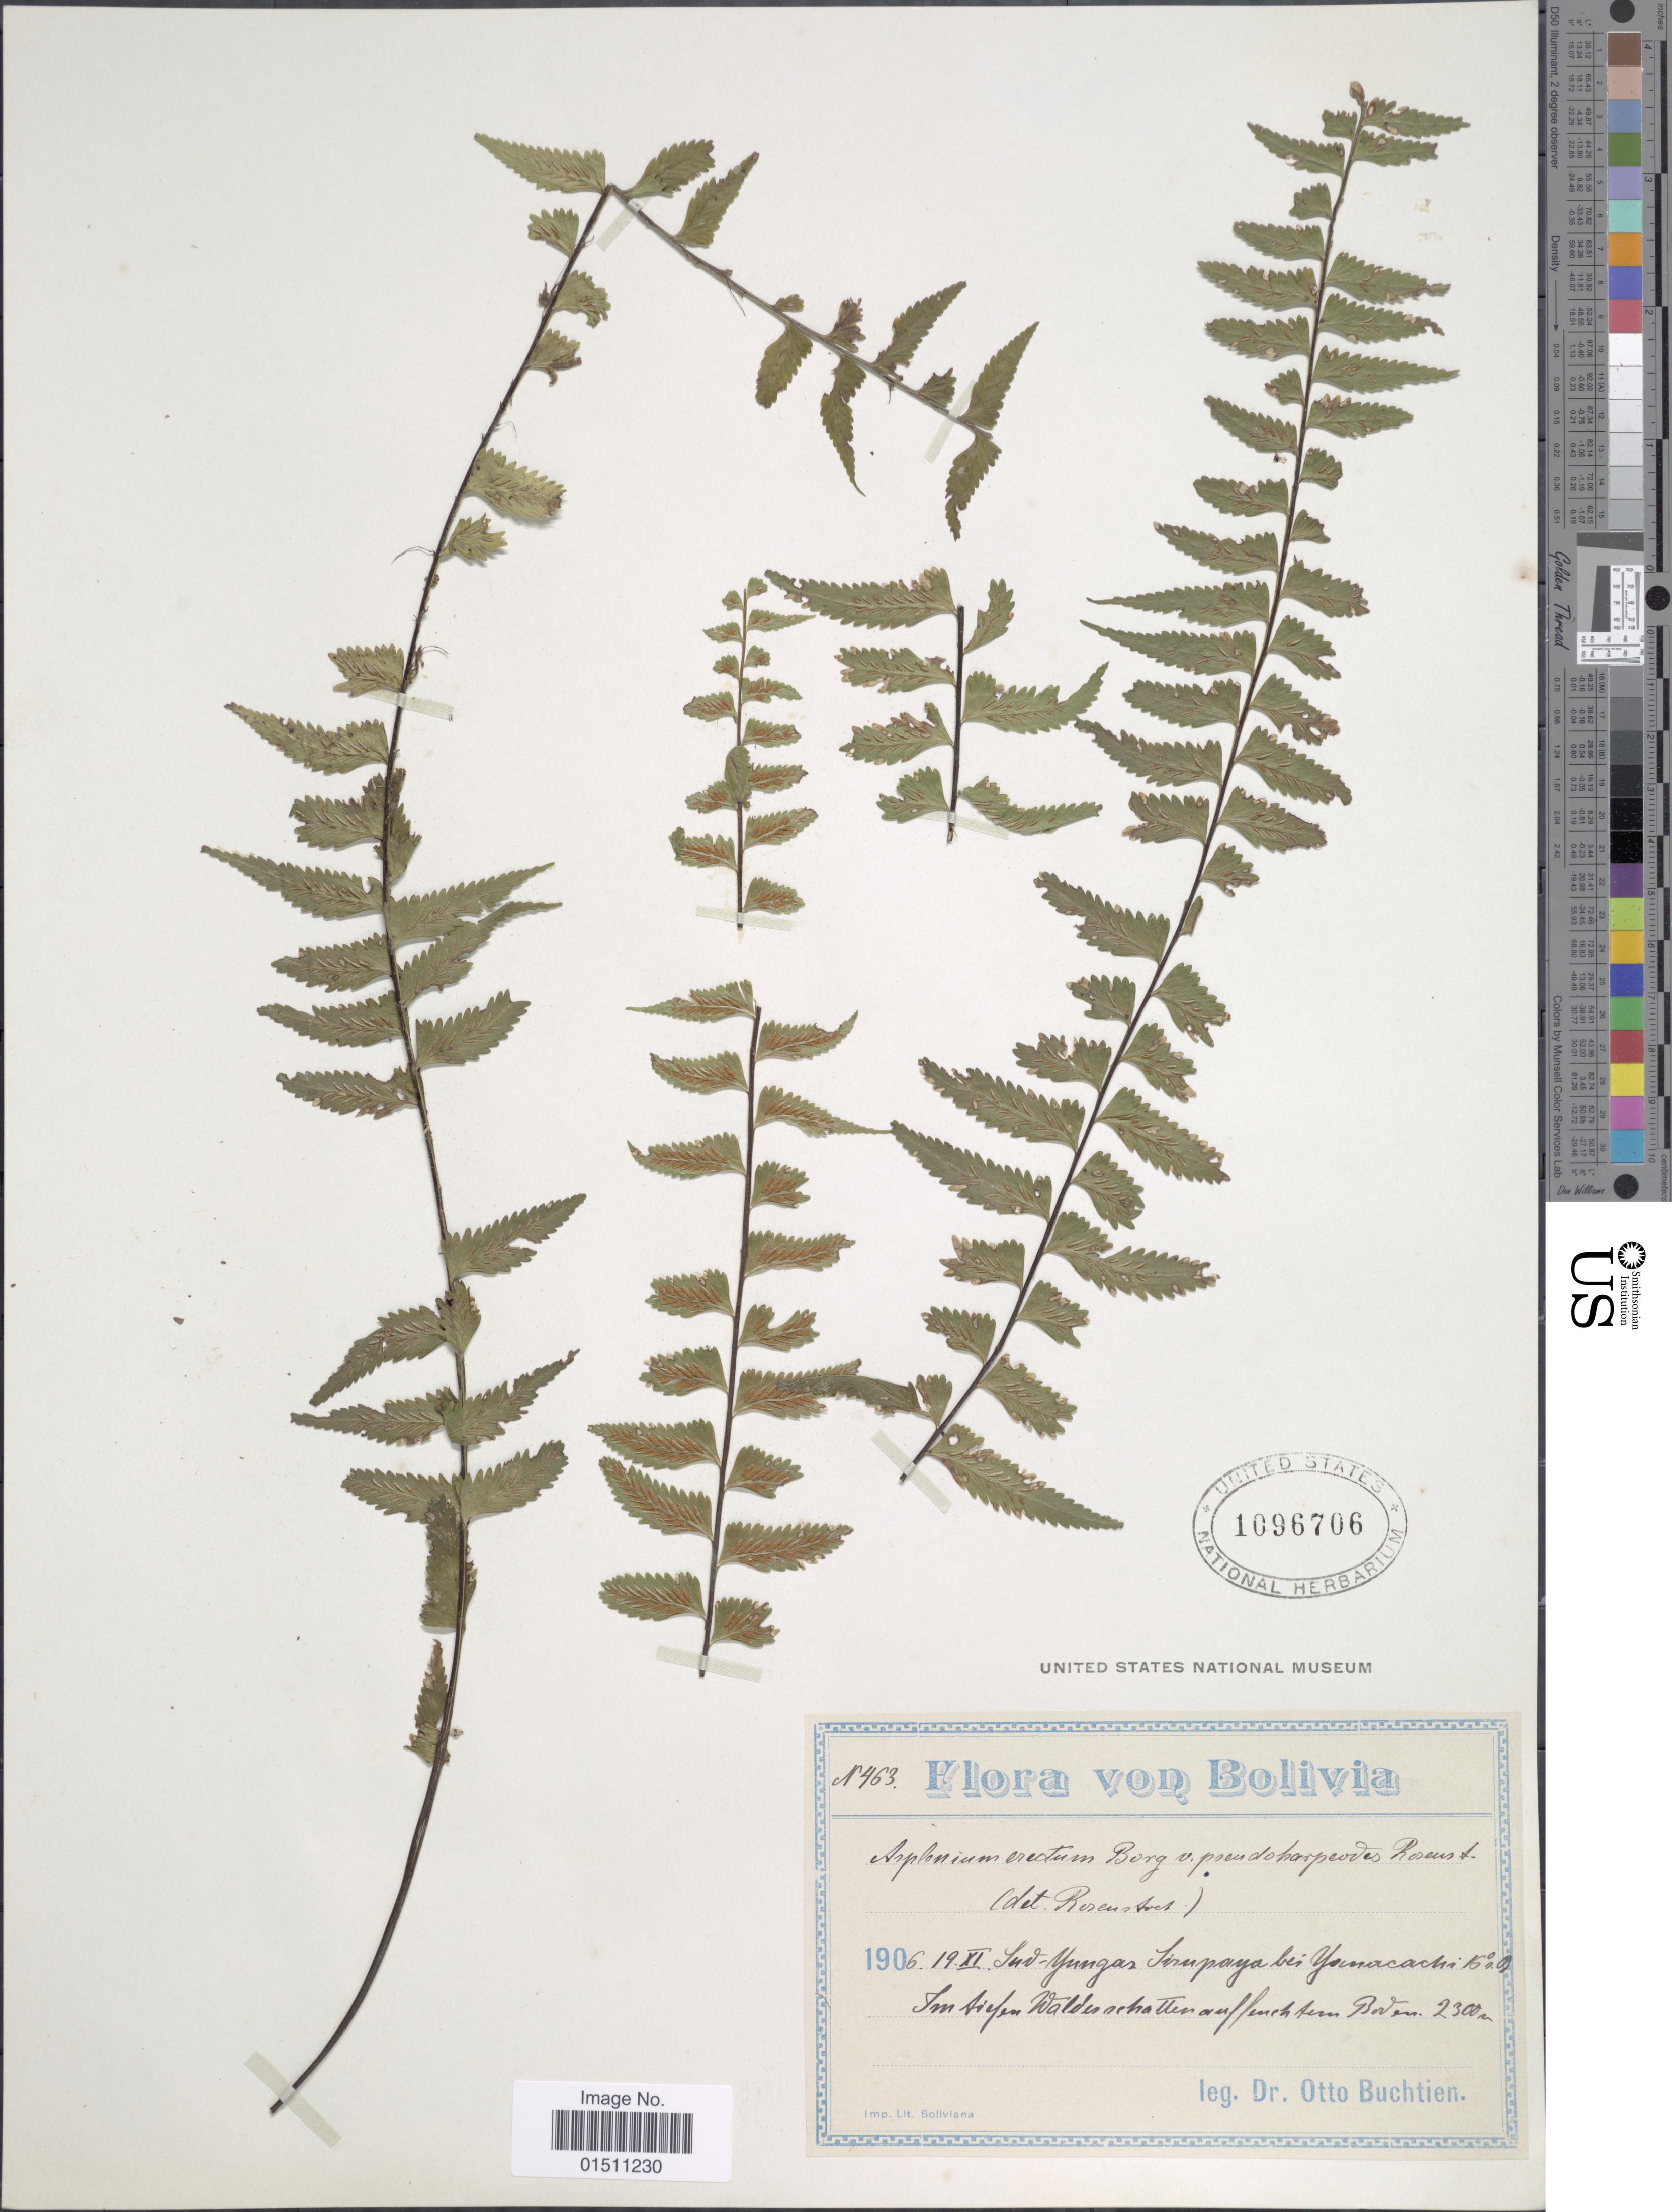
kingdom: Plantae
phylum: Tracheophyta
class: Polypodiopsida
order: Polypodiales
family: Aspleniaceae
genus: Asplenium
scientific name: Asplenium harpeodes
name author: Kunze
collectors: O. Buchtien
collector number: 463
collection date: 1906-11-19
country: Bolivia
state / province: La Paz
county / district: Sud Yungas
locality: Sirupaya bei Yanacachi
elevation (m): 2300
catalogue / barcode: US 1096706